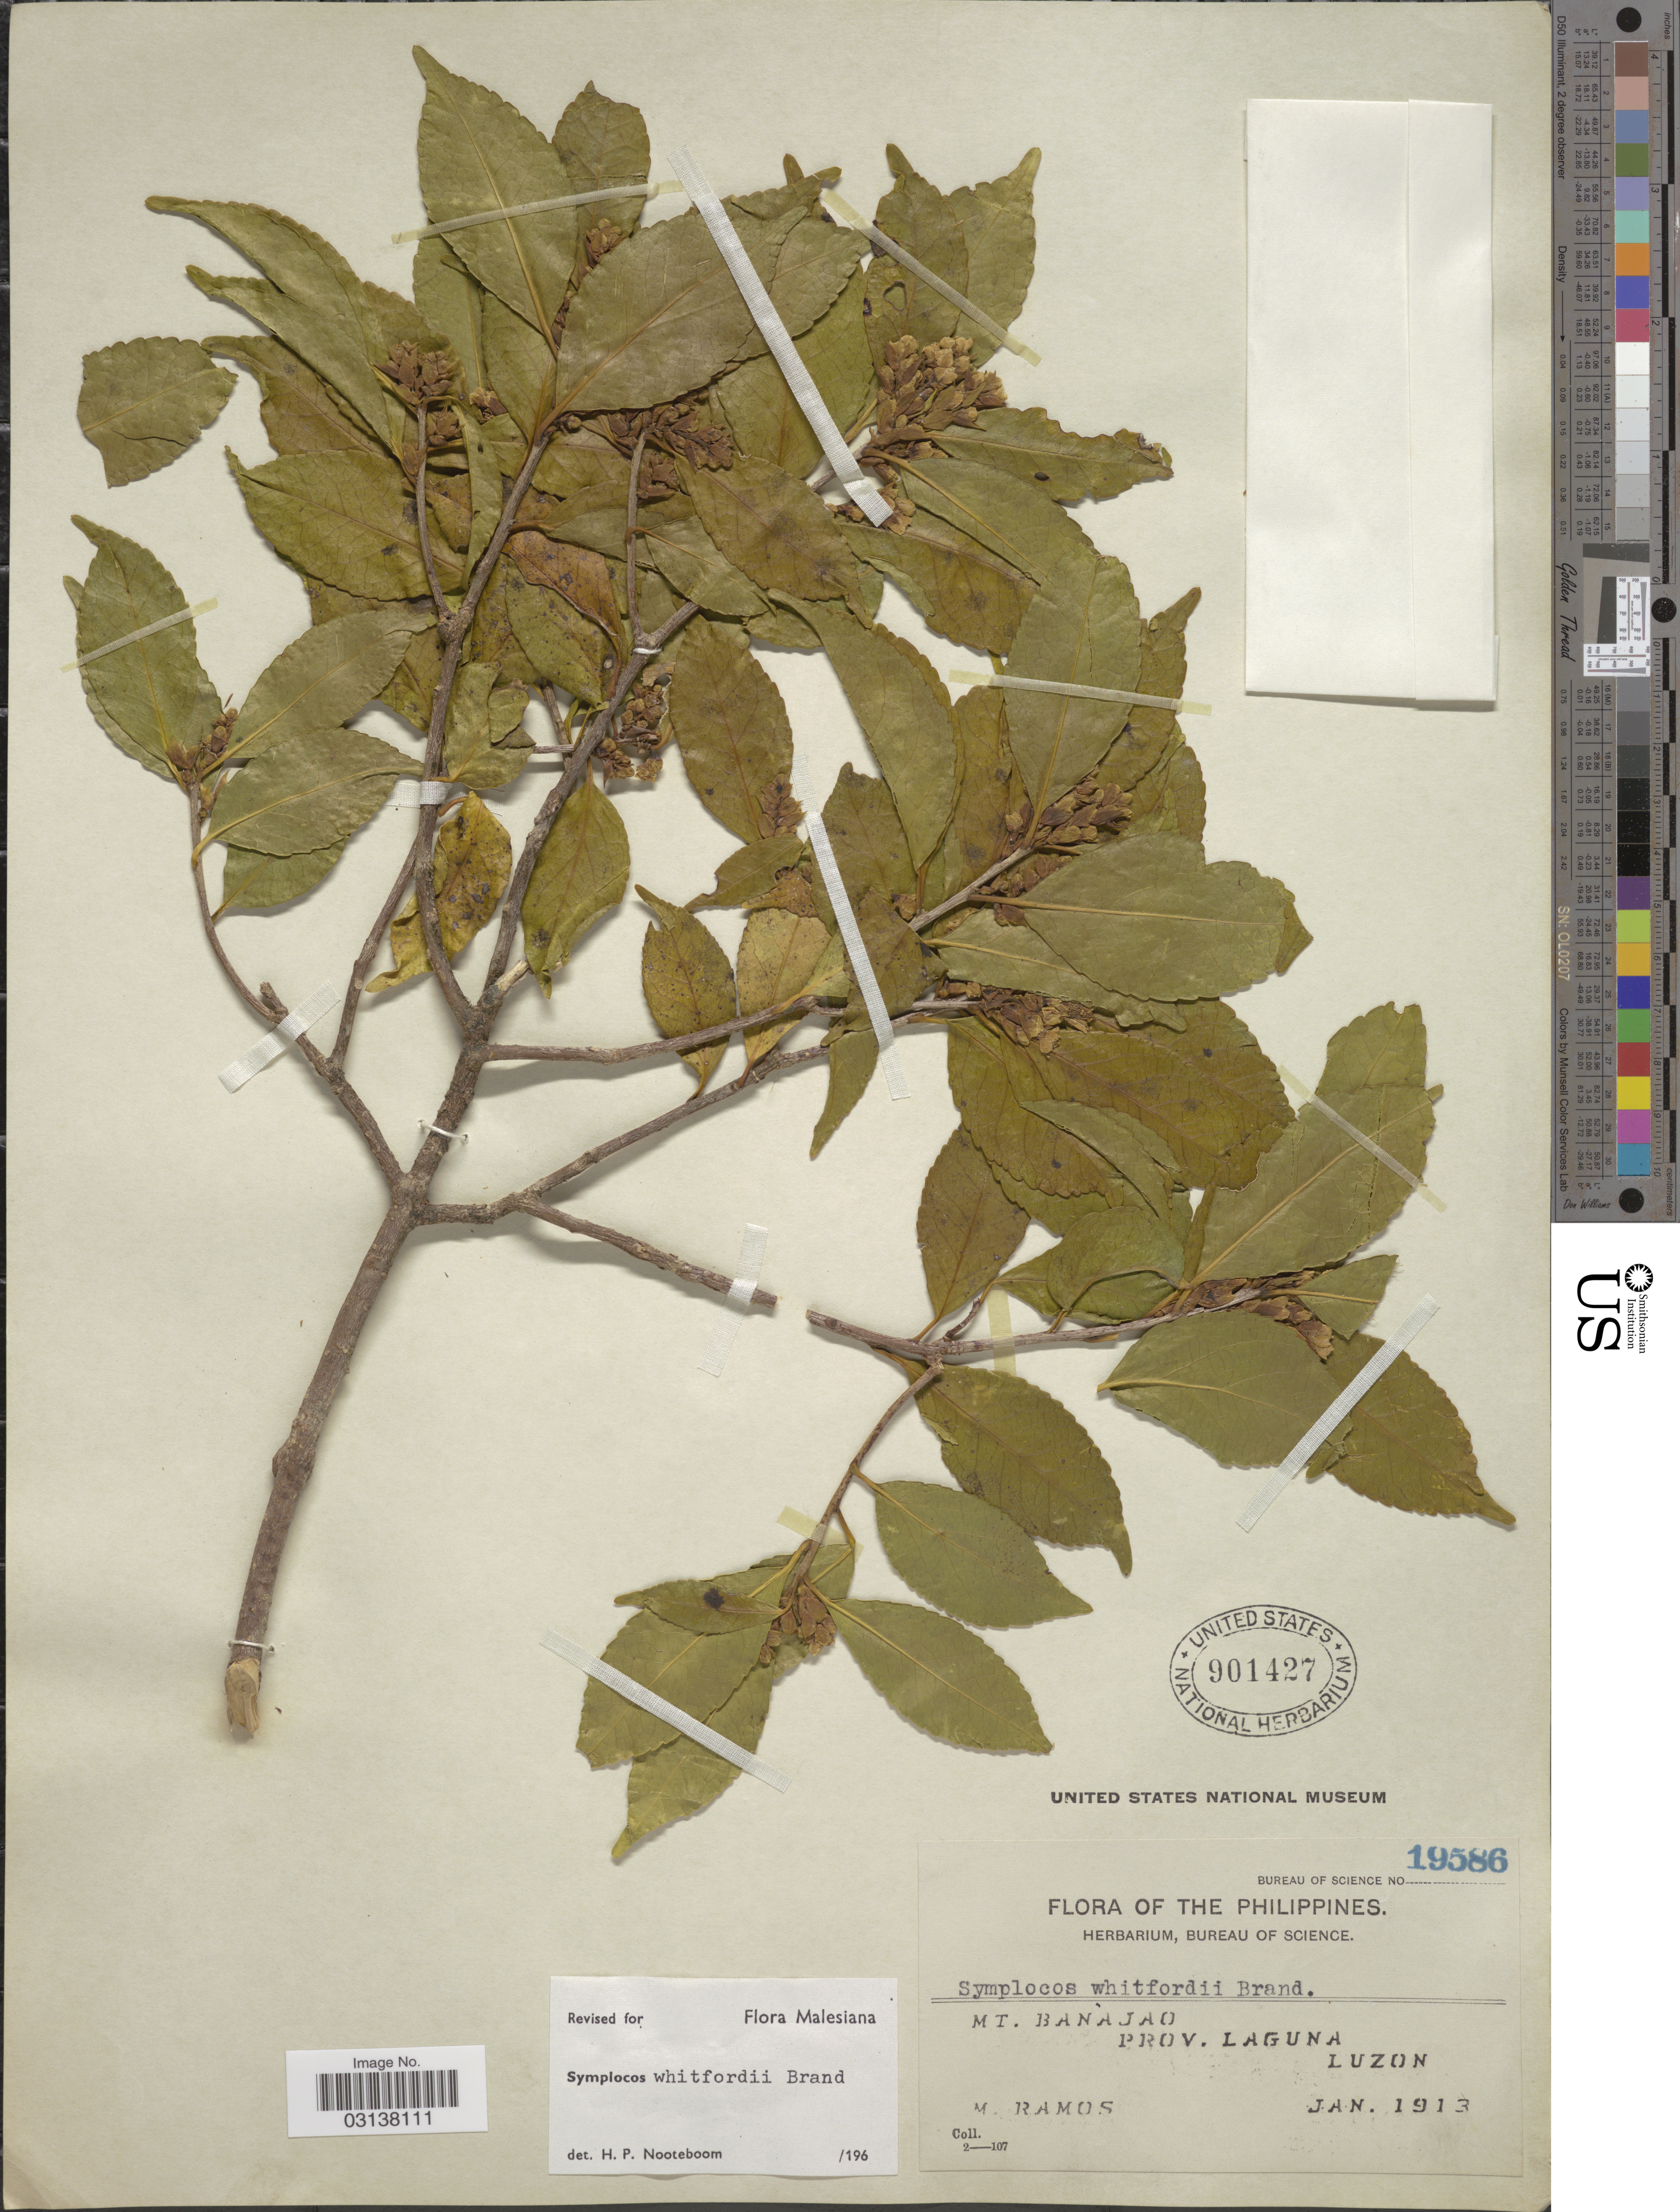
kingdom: Plantae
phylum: Tracheophyta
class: Magnoliopsida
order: Ericales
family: Symplocaceae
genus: Symplocos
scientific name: Symplocos whitfordii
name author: Brand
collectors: M. Ramos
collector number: Bureau of Science 19586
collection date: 1913-01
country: Philippines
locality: The Philippines. Mt. Banajao. Prov. Laguna Luzon.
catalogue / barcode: US 901427